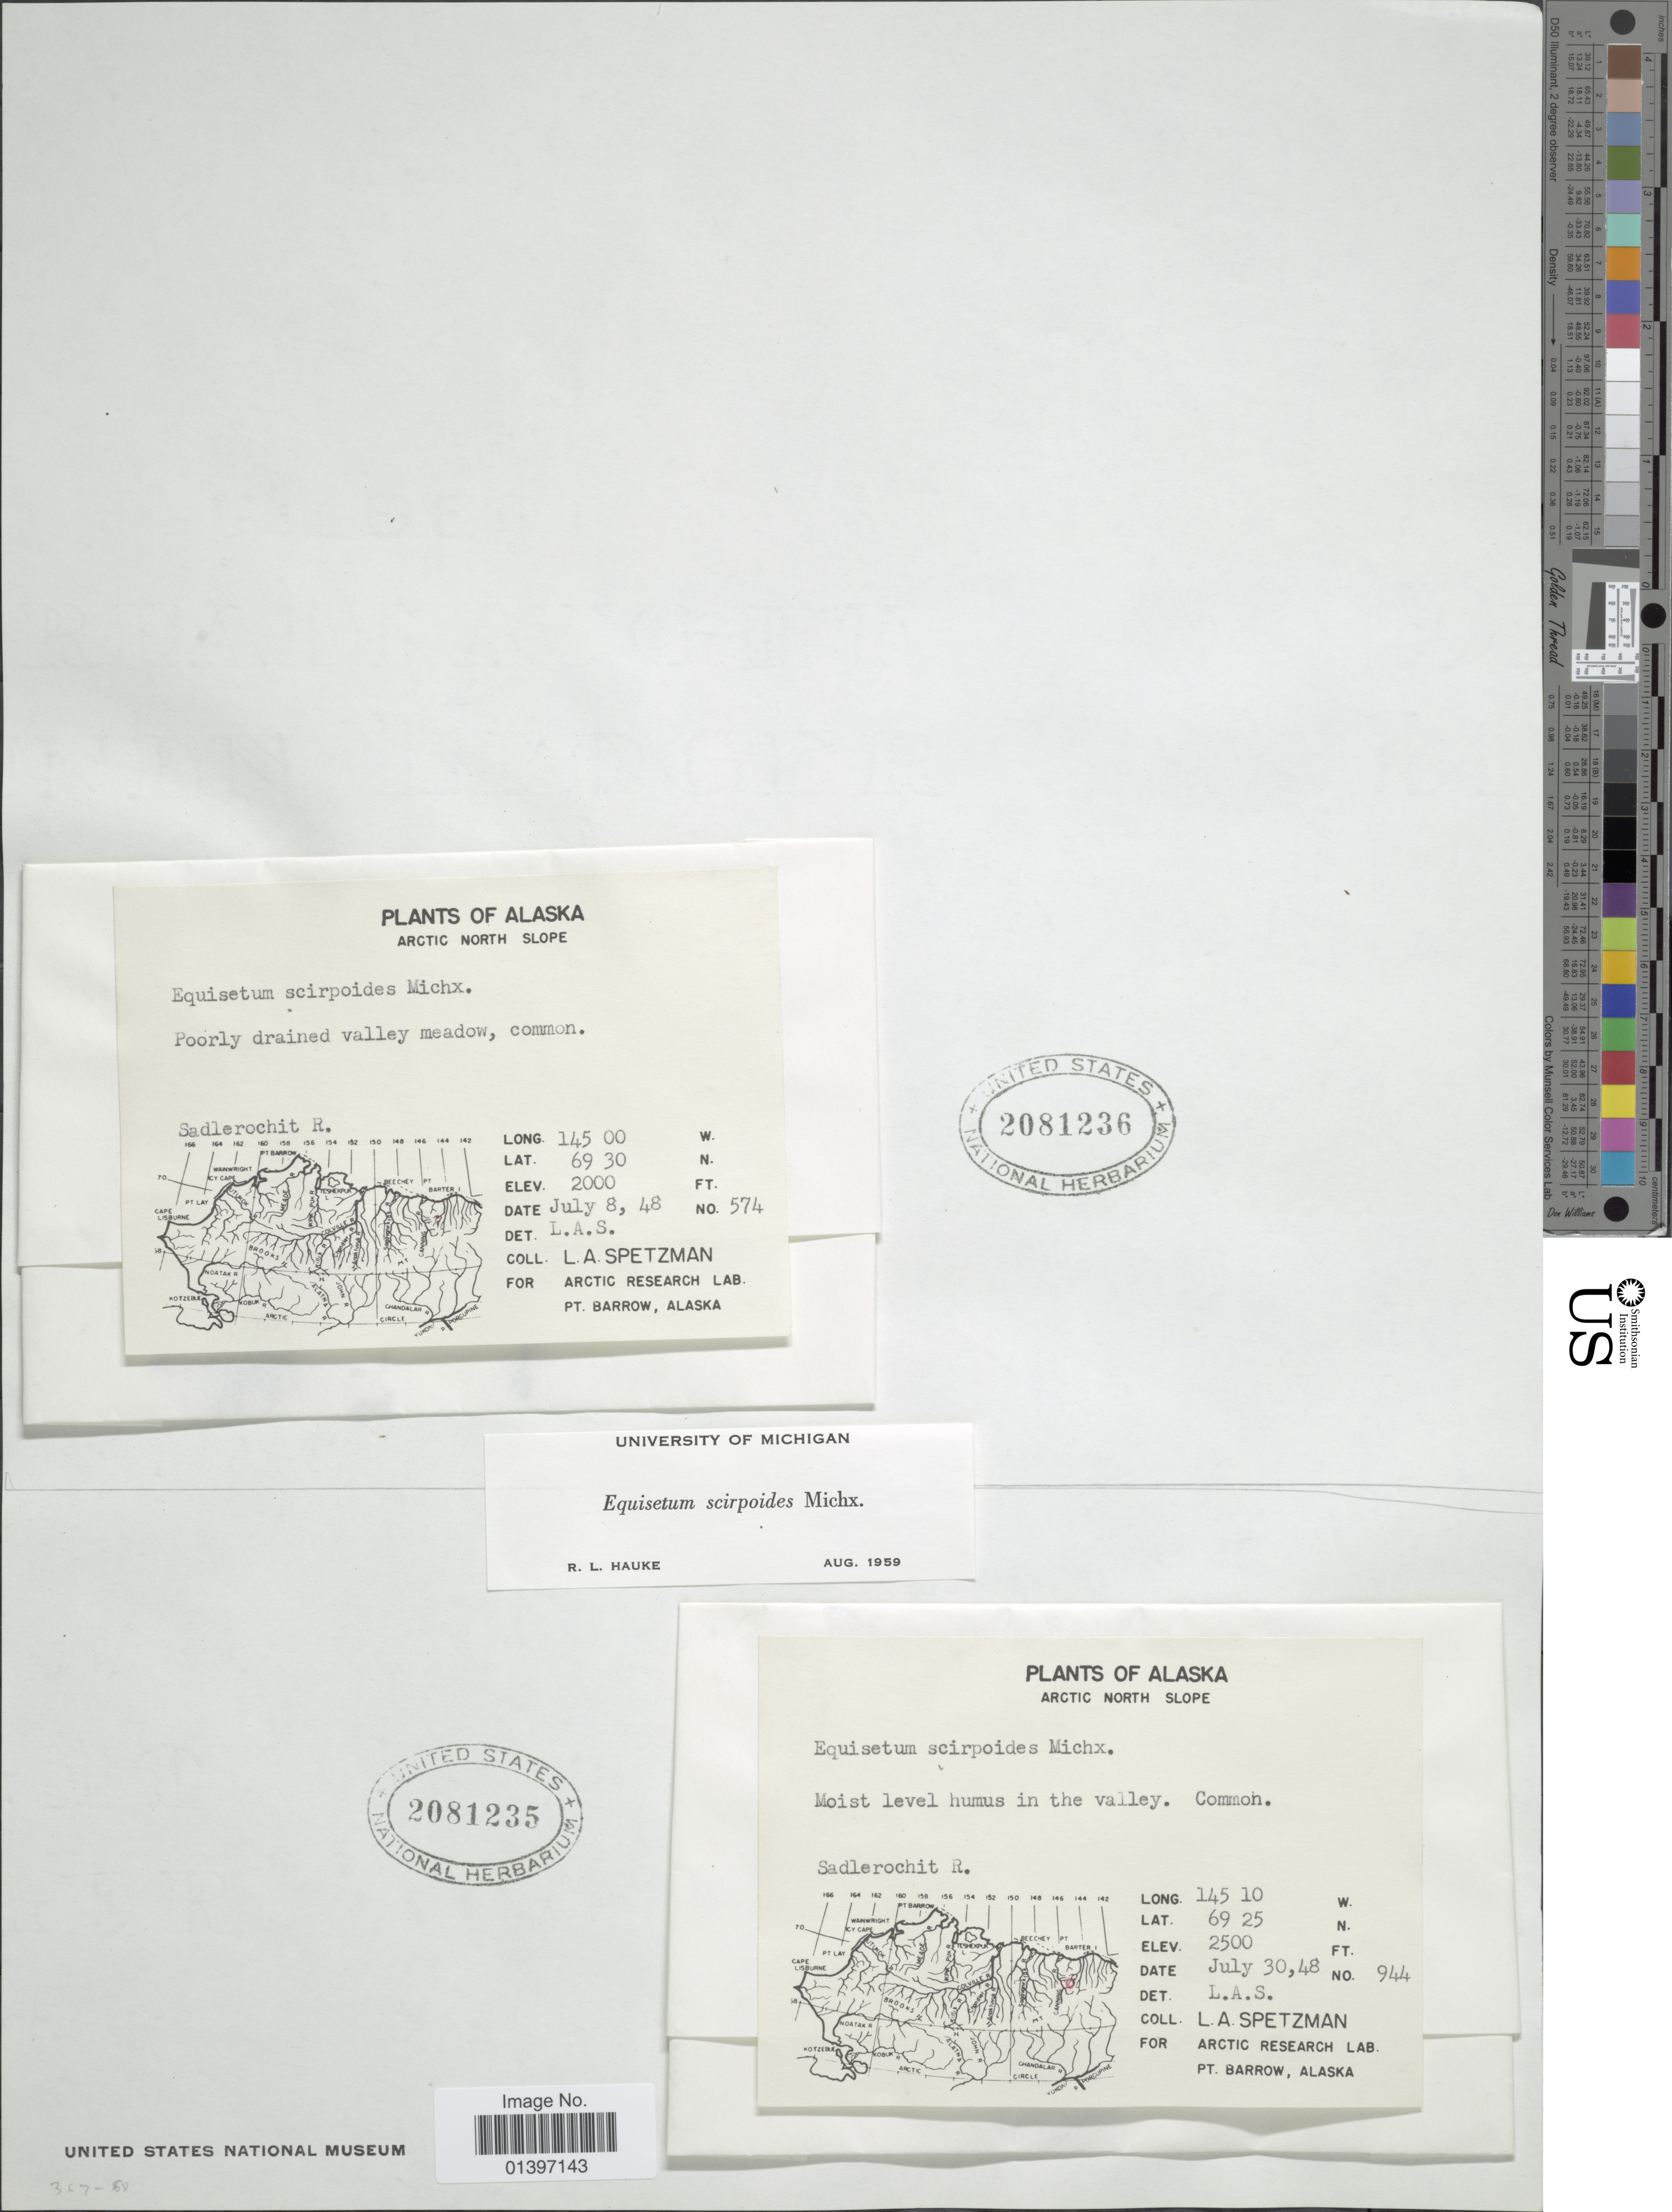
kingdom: Plantae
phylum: Tracheophyta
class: Polypodiopsida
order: Equisetales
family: Equisetaceae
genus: Equisetum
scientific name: Equisetum scirpoides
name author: Michx.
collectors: L. Spetzman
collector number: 574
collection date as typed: Transcribed d/m/y: 8/7/48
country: United States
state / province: Alaska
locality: Arctic North Slope, Poorly drained valley meadow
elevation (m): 610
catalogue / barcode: US 2081236-2